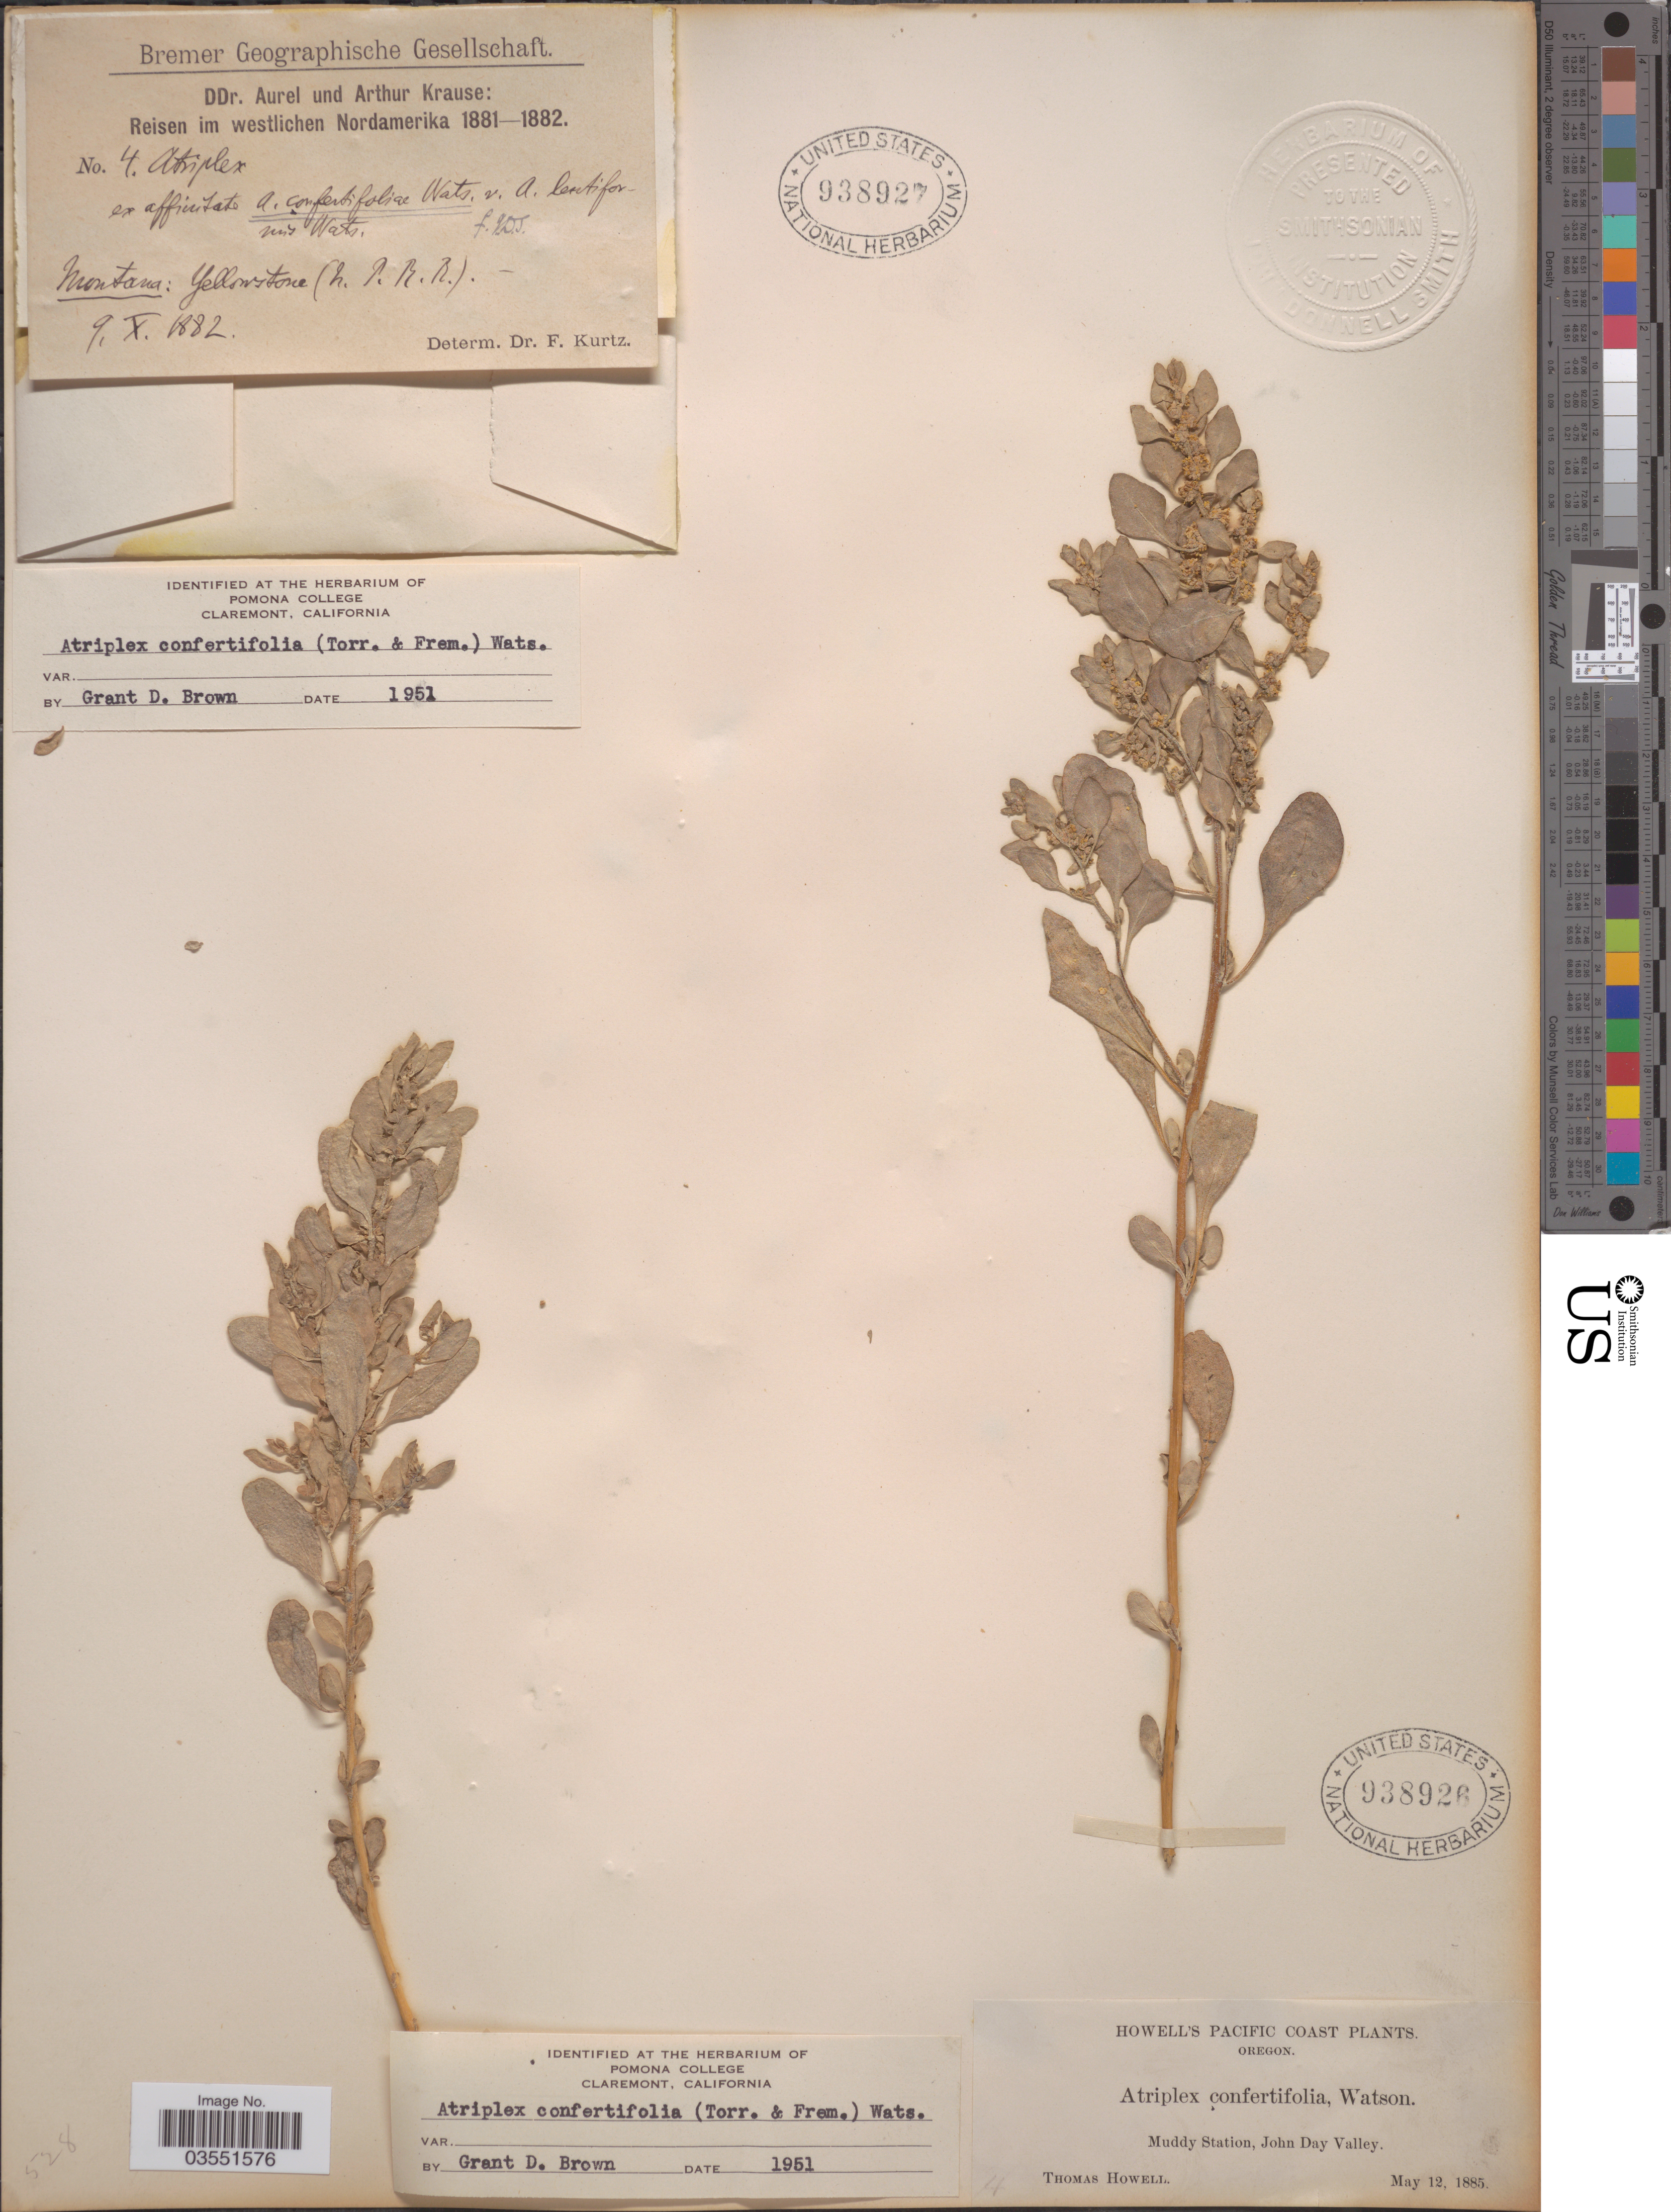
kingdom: Plantae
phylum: Tracheophyta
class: Magnoliopsida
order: Caryophyllales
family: Amaranthaceae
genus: Atriplex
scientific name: Atriplex confertifolia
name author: (Torr. & Frém.) S. Watson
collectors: A. Krause & A. Krause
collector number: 4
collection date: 1882-10-09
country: United States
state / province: Montana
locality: Yellowstone (N.P.R.R.).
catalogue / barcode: US 938927-2